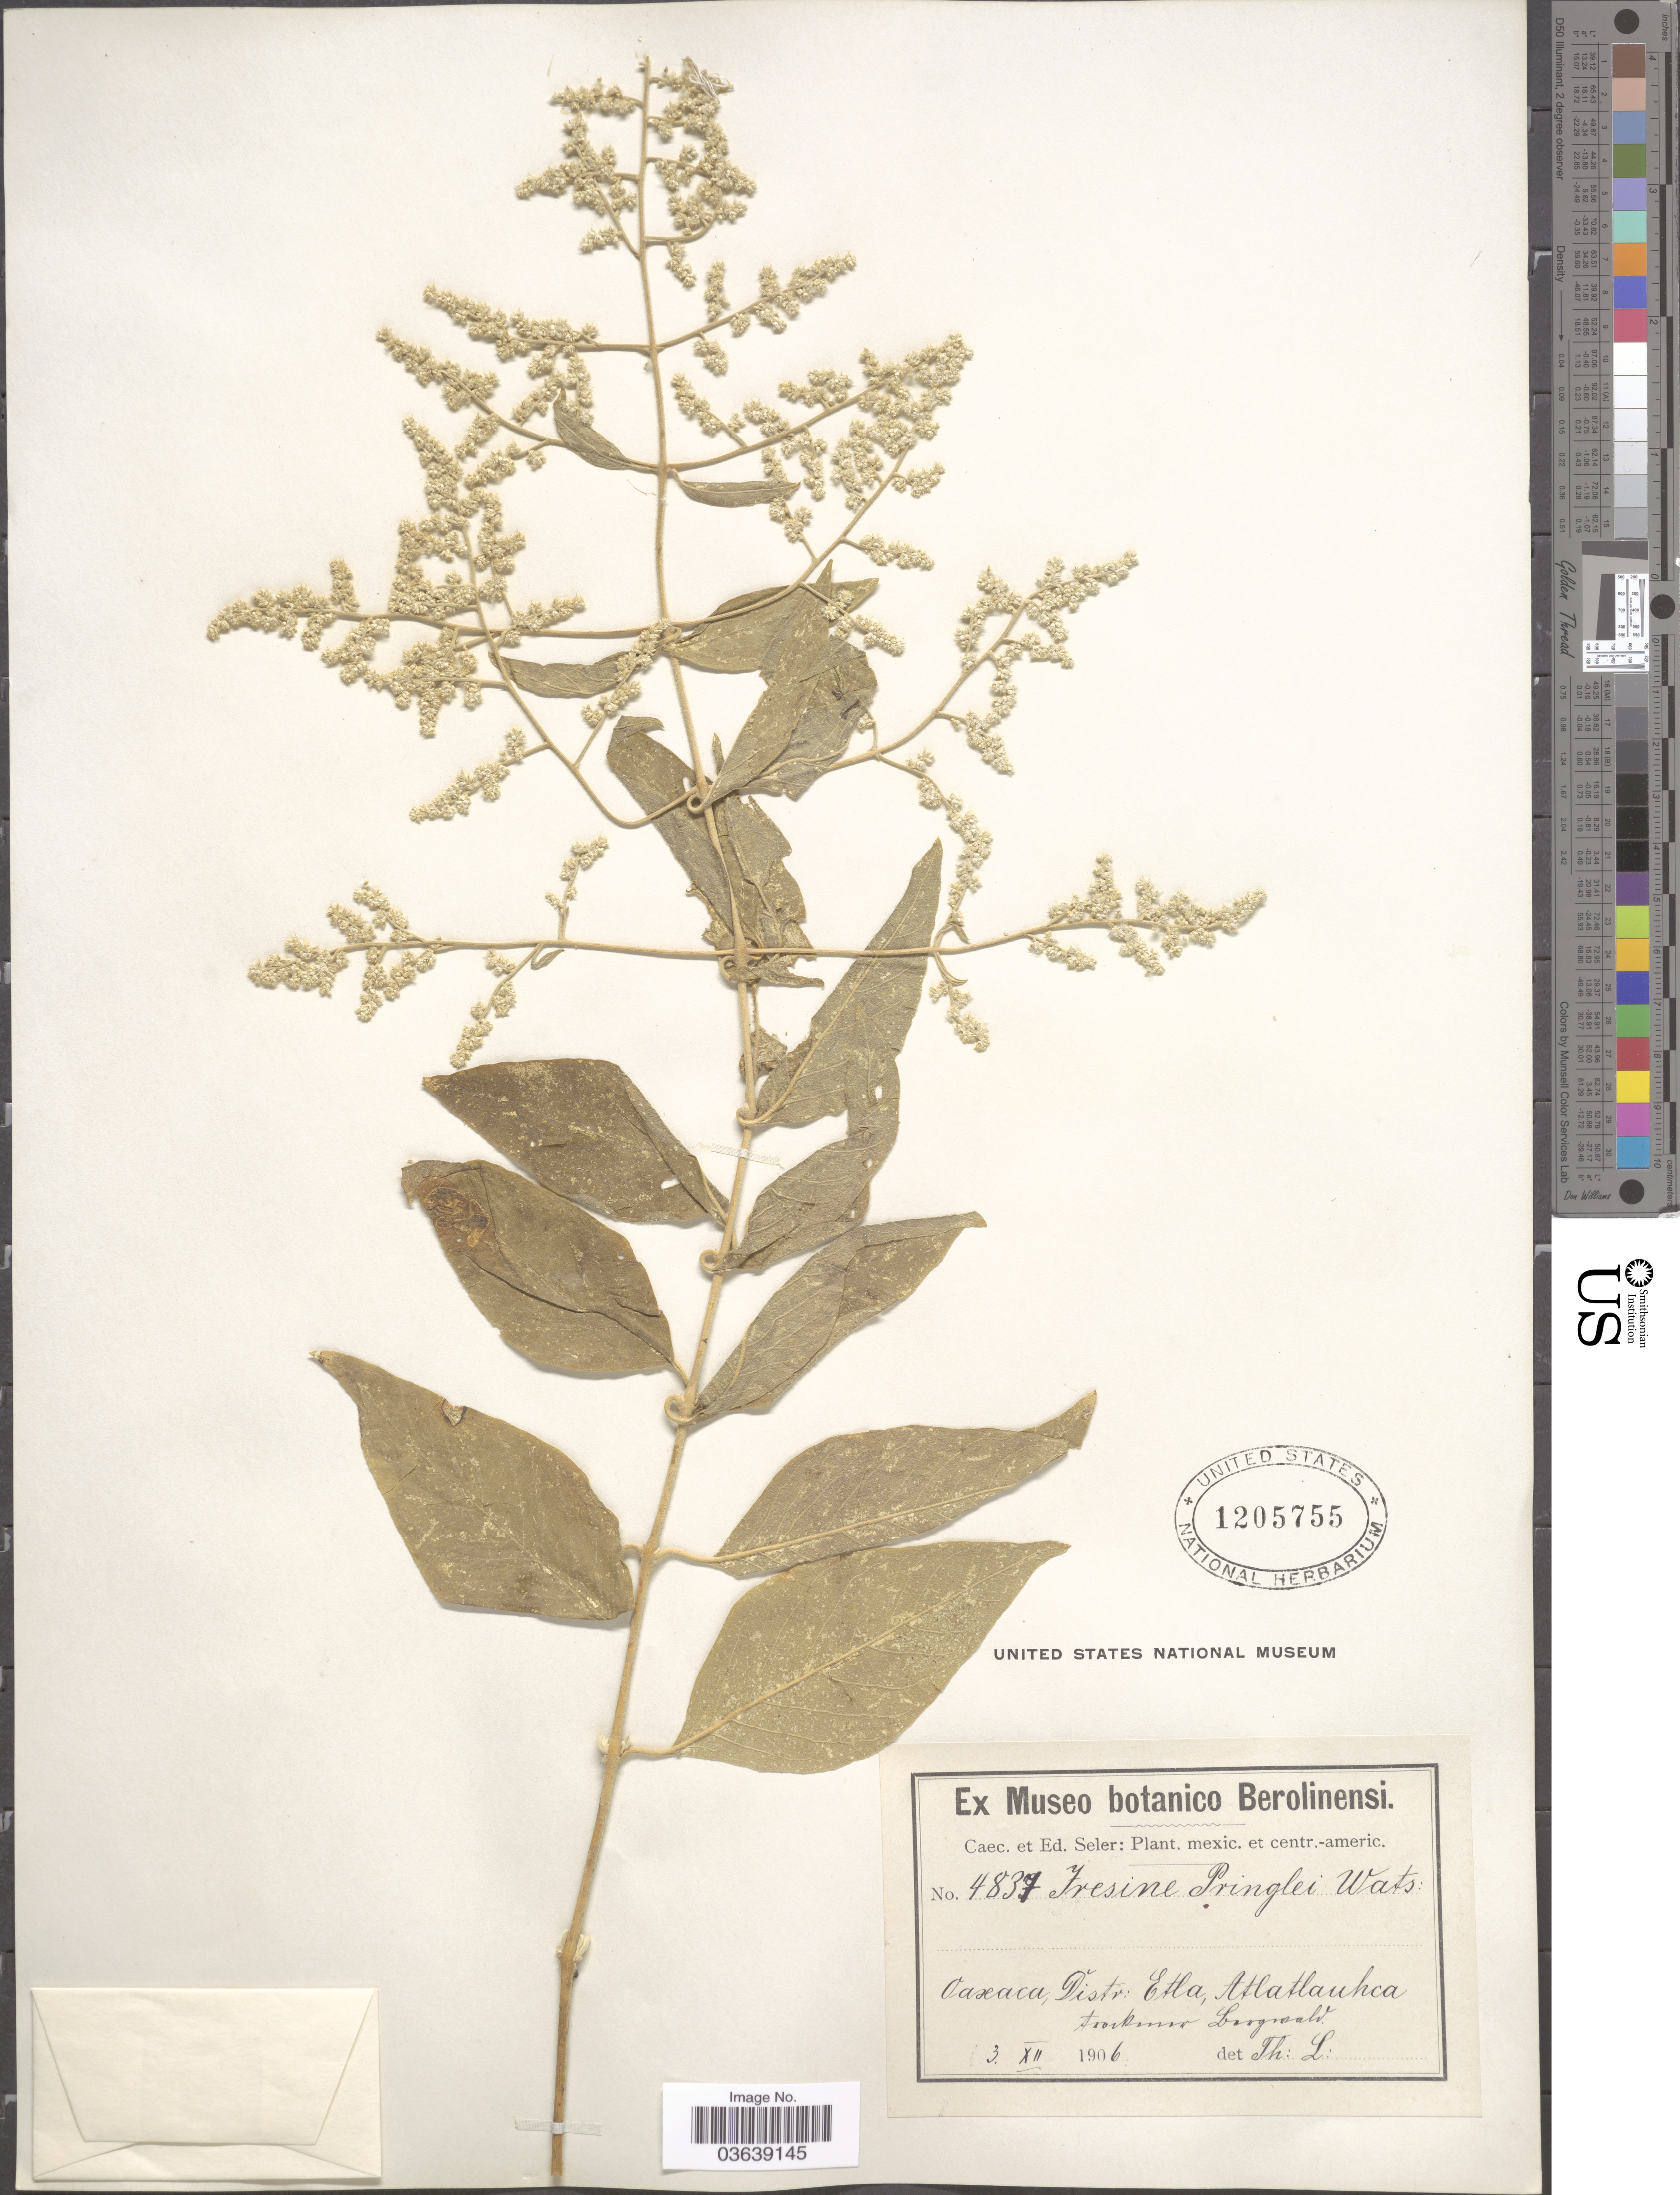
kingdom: Plantae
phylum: Tracheophyta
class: Magnoliopsida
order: Caryophyllales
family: Amaranthaceae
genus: Iresine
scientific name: Iresine pringlei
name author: S. Watson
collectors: C. Seler & E. G. Seler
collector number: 4837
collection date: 1906-12-03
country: Mexico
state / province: Oaxaca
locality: Distr. Etla, Atlatlauhca.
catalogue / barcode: US 1205755